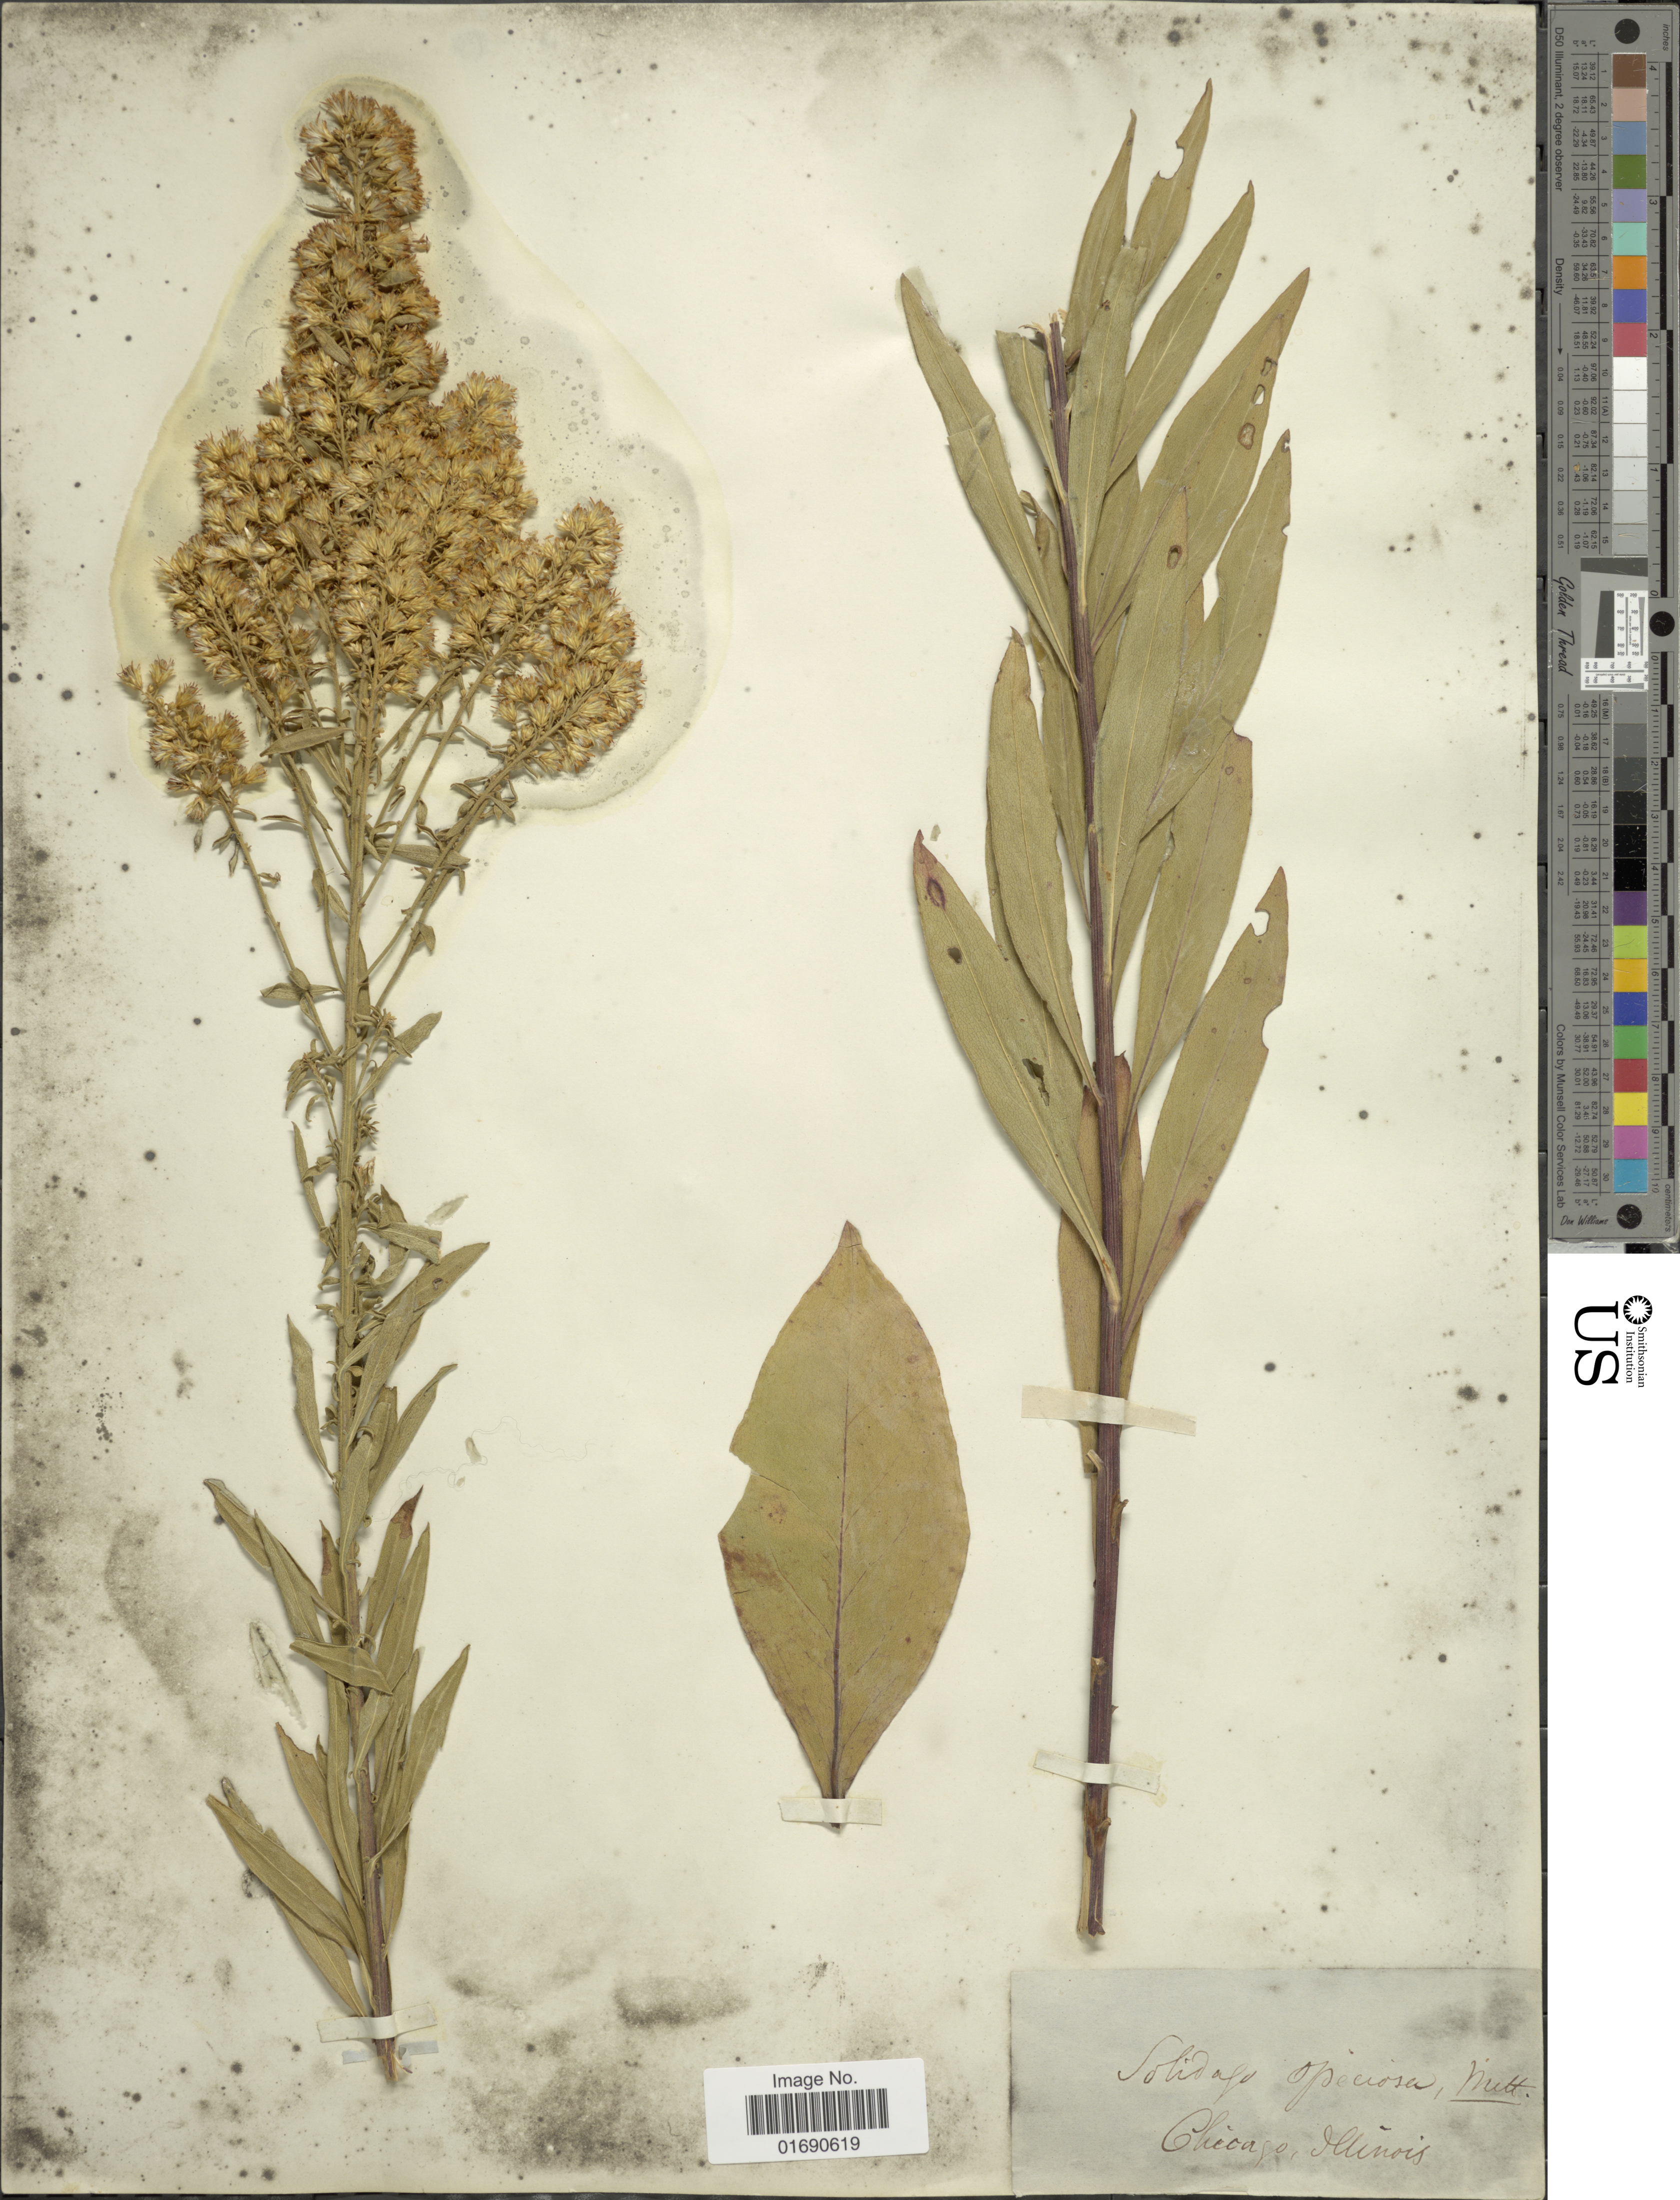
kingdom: Plantae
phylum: Tracheophyta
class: Magnoliopsida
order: Asterales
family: Asteraceae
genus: Solidago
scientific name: Solidago speciosa var. angustata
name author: Torr. & A. Gray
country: United States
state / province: Illinois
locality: Chicago